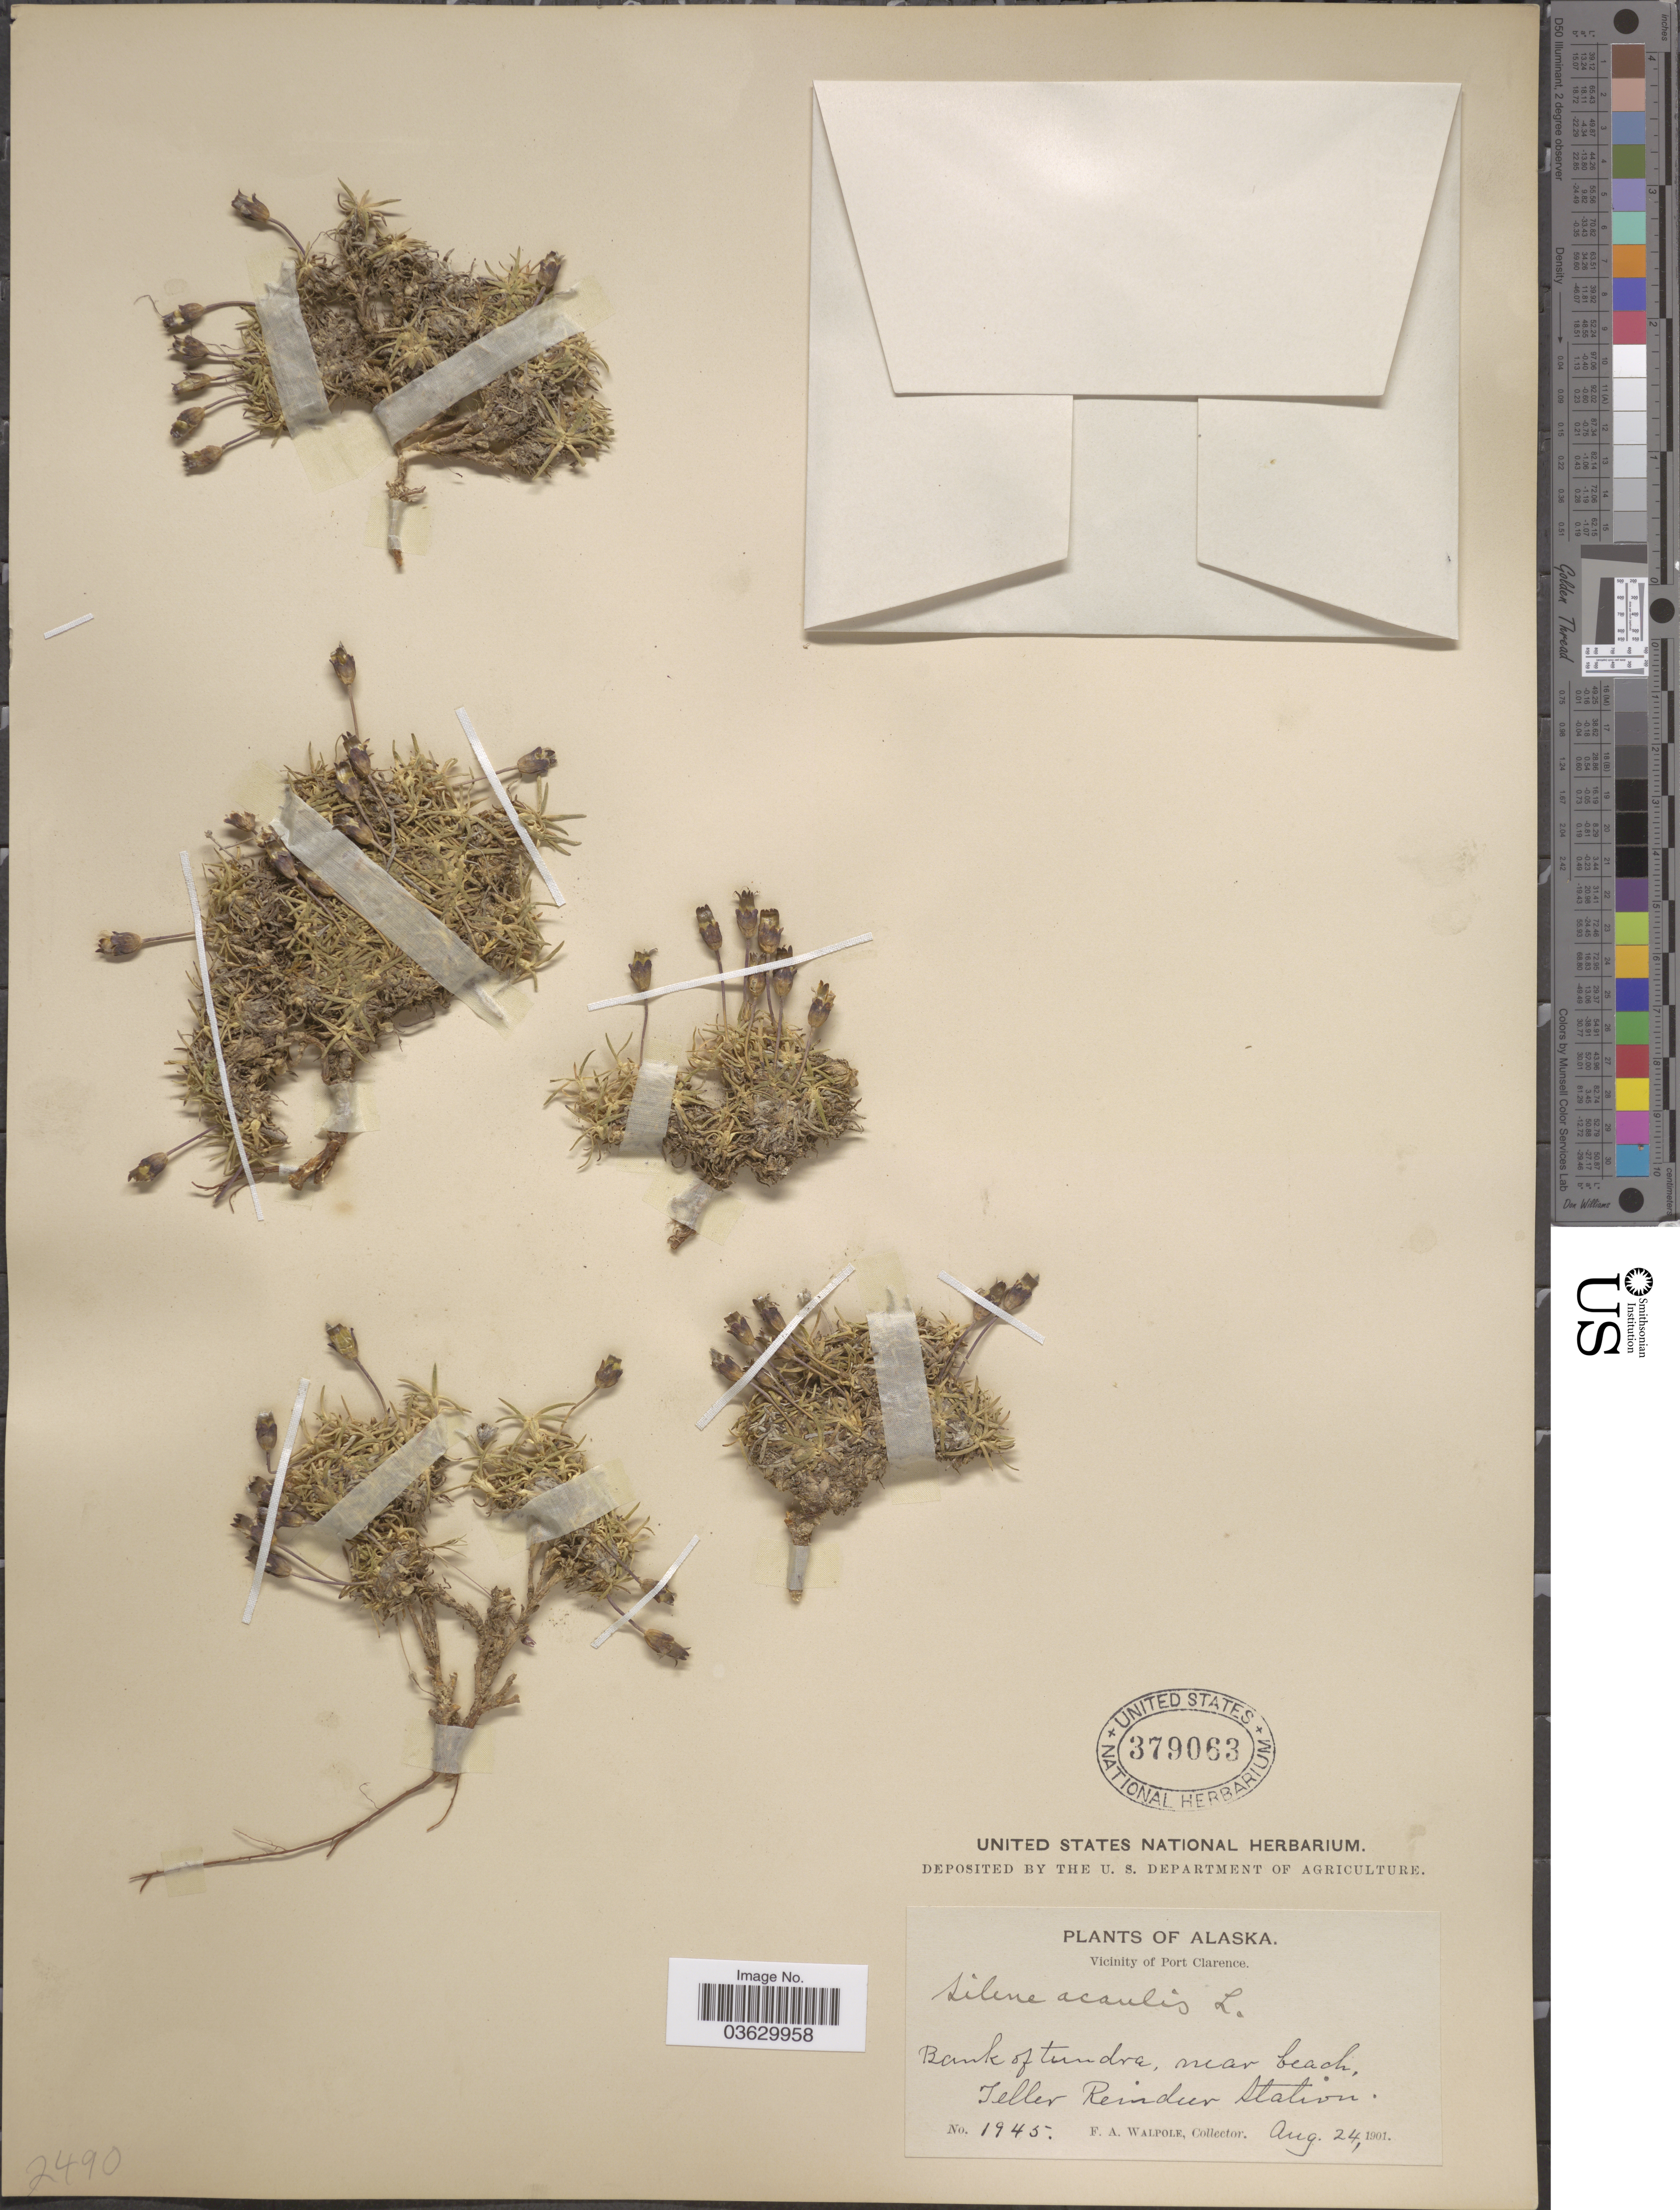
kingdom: Plantae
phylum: Tracheophyta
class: Magnoliopsida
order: Caryophyllales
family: Caryophyllaceae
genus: Silene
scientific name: Silene acaulis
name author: (L.) Jacq.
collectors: F. Walpole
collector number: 1945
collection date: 1901-08-24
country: United States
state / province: Alaska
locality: Vicinity of Port Clarence. Bank of tundra, near beach, Teller Reindeer Station.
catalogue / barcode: US 379063